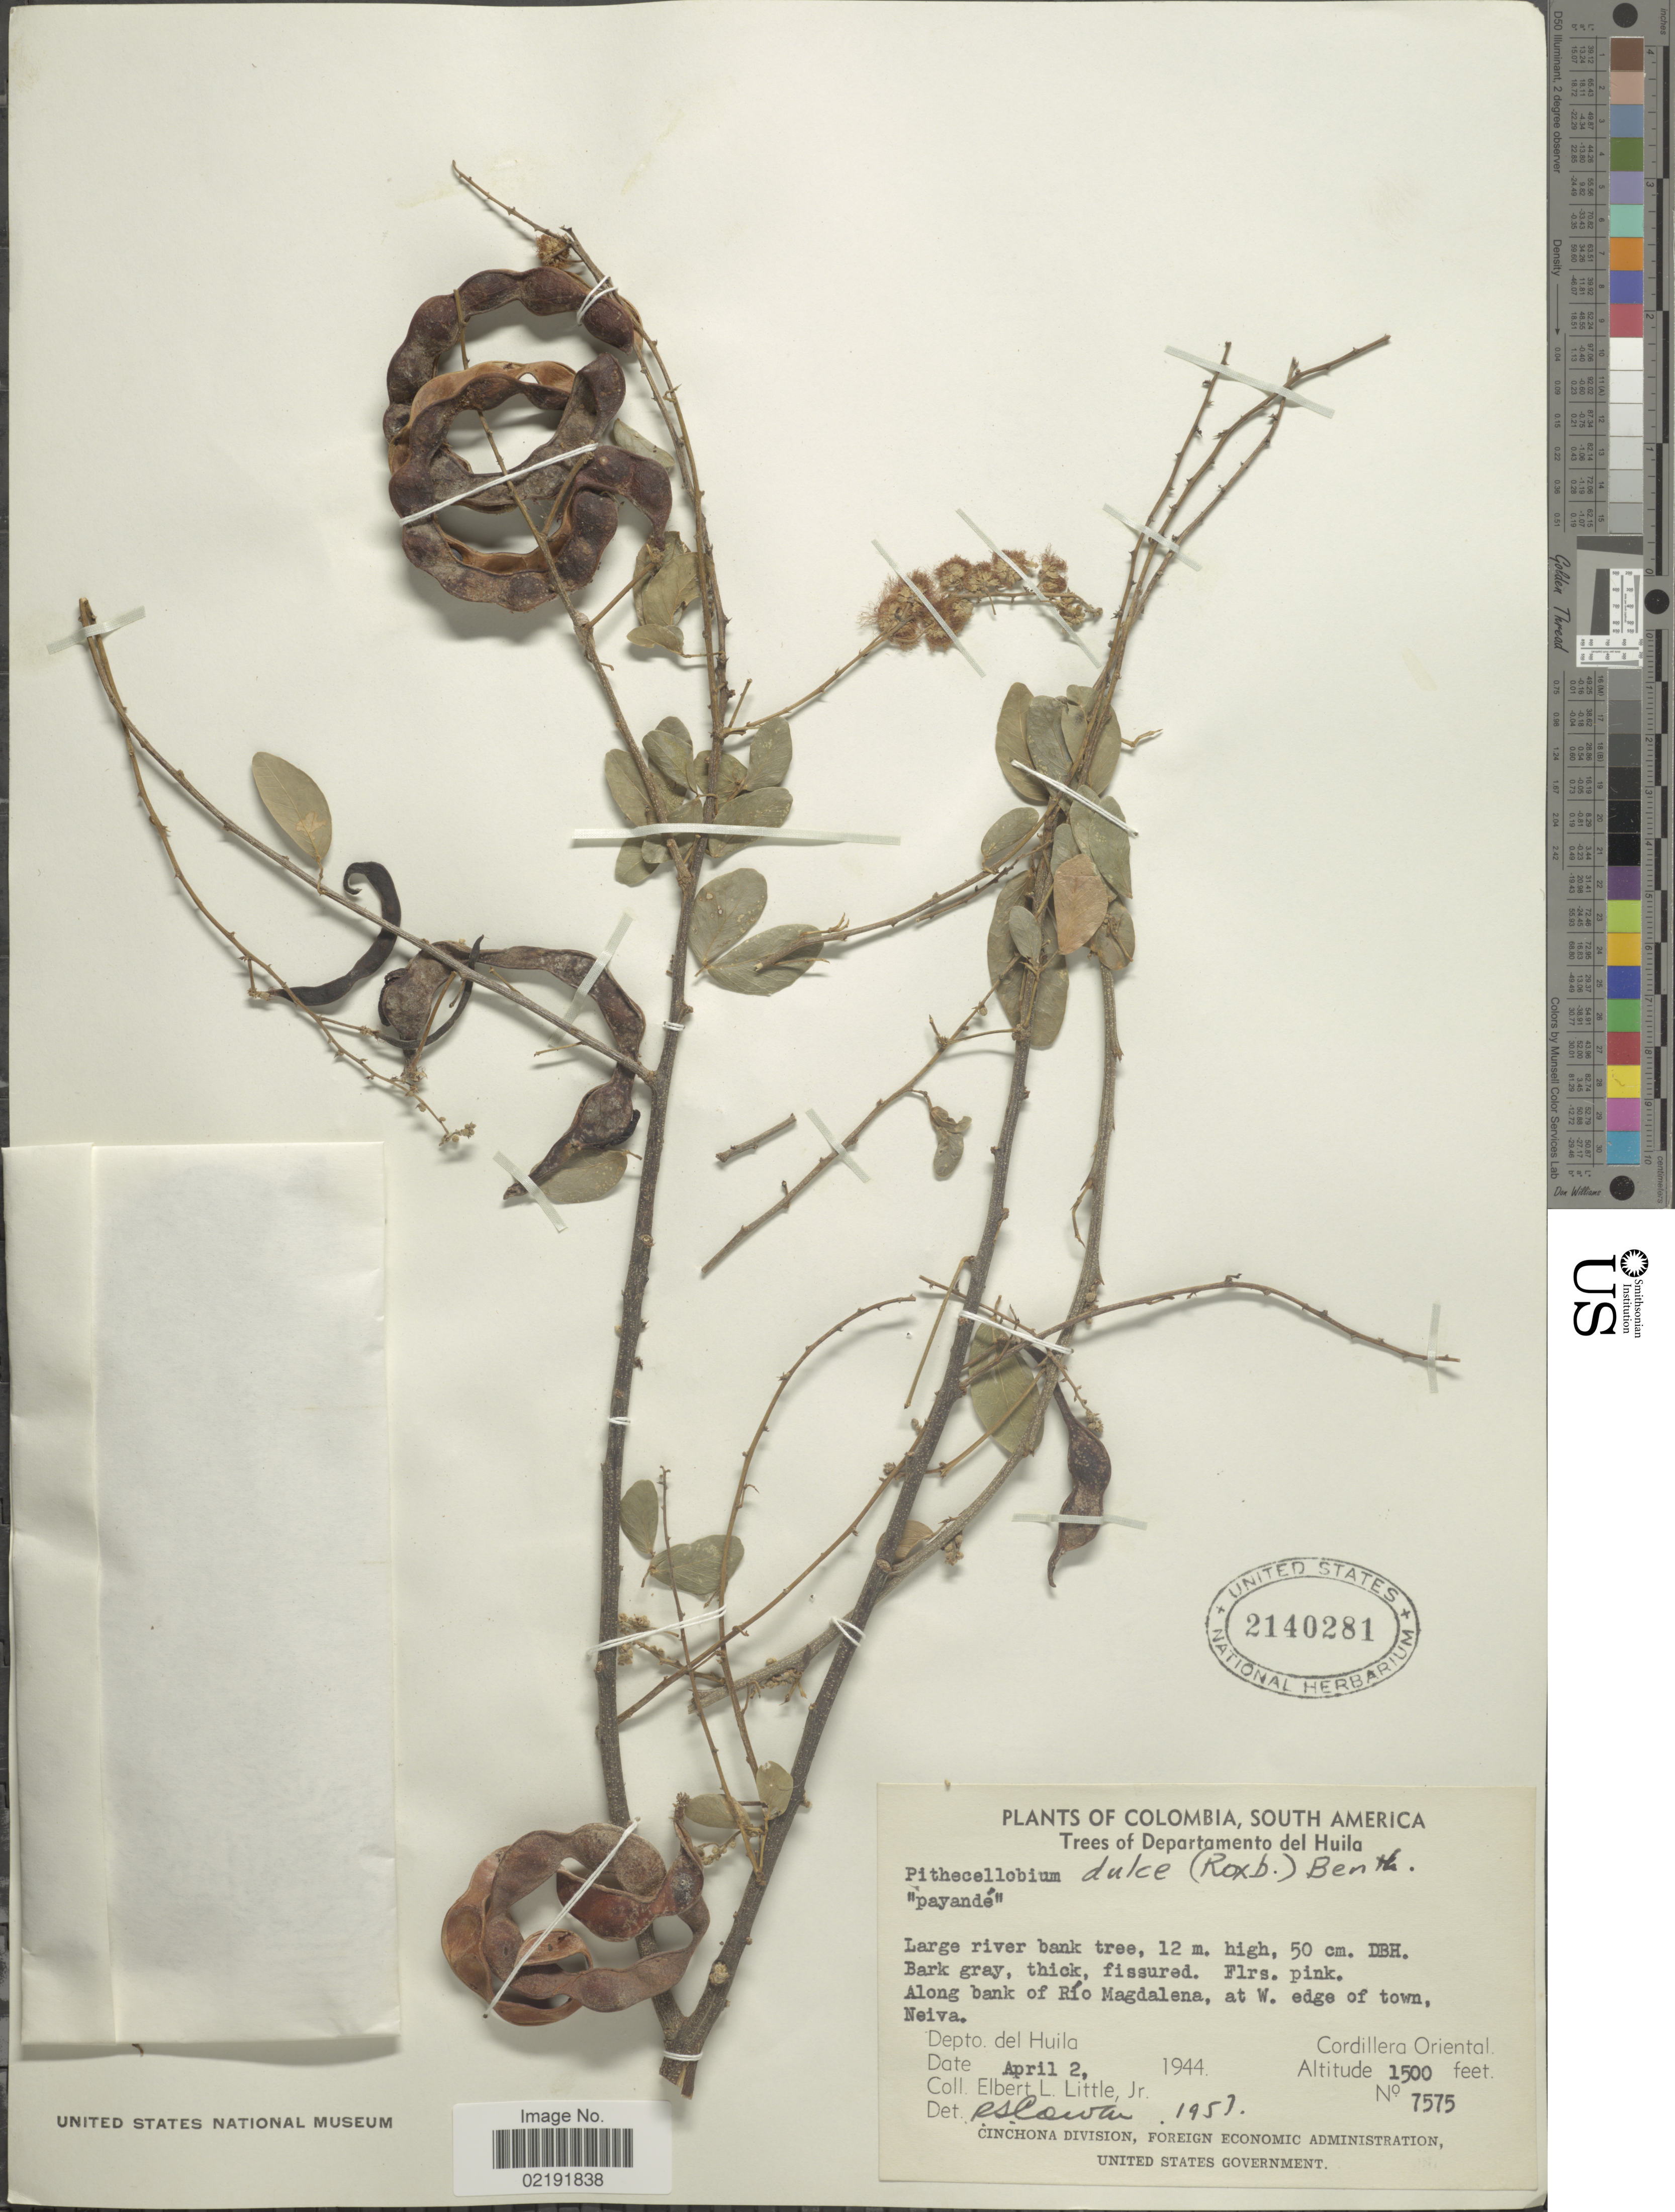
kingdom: Plantae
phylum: Tracheophyta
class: Magnoliopsida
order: Fabales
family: Fabaceae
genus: Pithecellobium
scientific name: Pithecellobium dulce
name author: (Roxb.) Benth.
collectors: E. L. Little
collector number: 7575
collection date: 1944-04-02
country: Colombia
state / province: Huila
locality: Trees of Departamento del Huila. Along bank of Río Magdalena, at W. edge of town, Neiva. Depto. del Huila. Cordillera Oriental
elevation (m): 457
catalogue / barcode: US 2140281